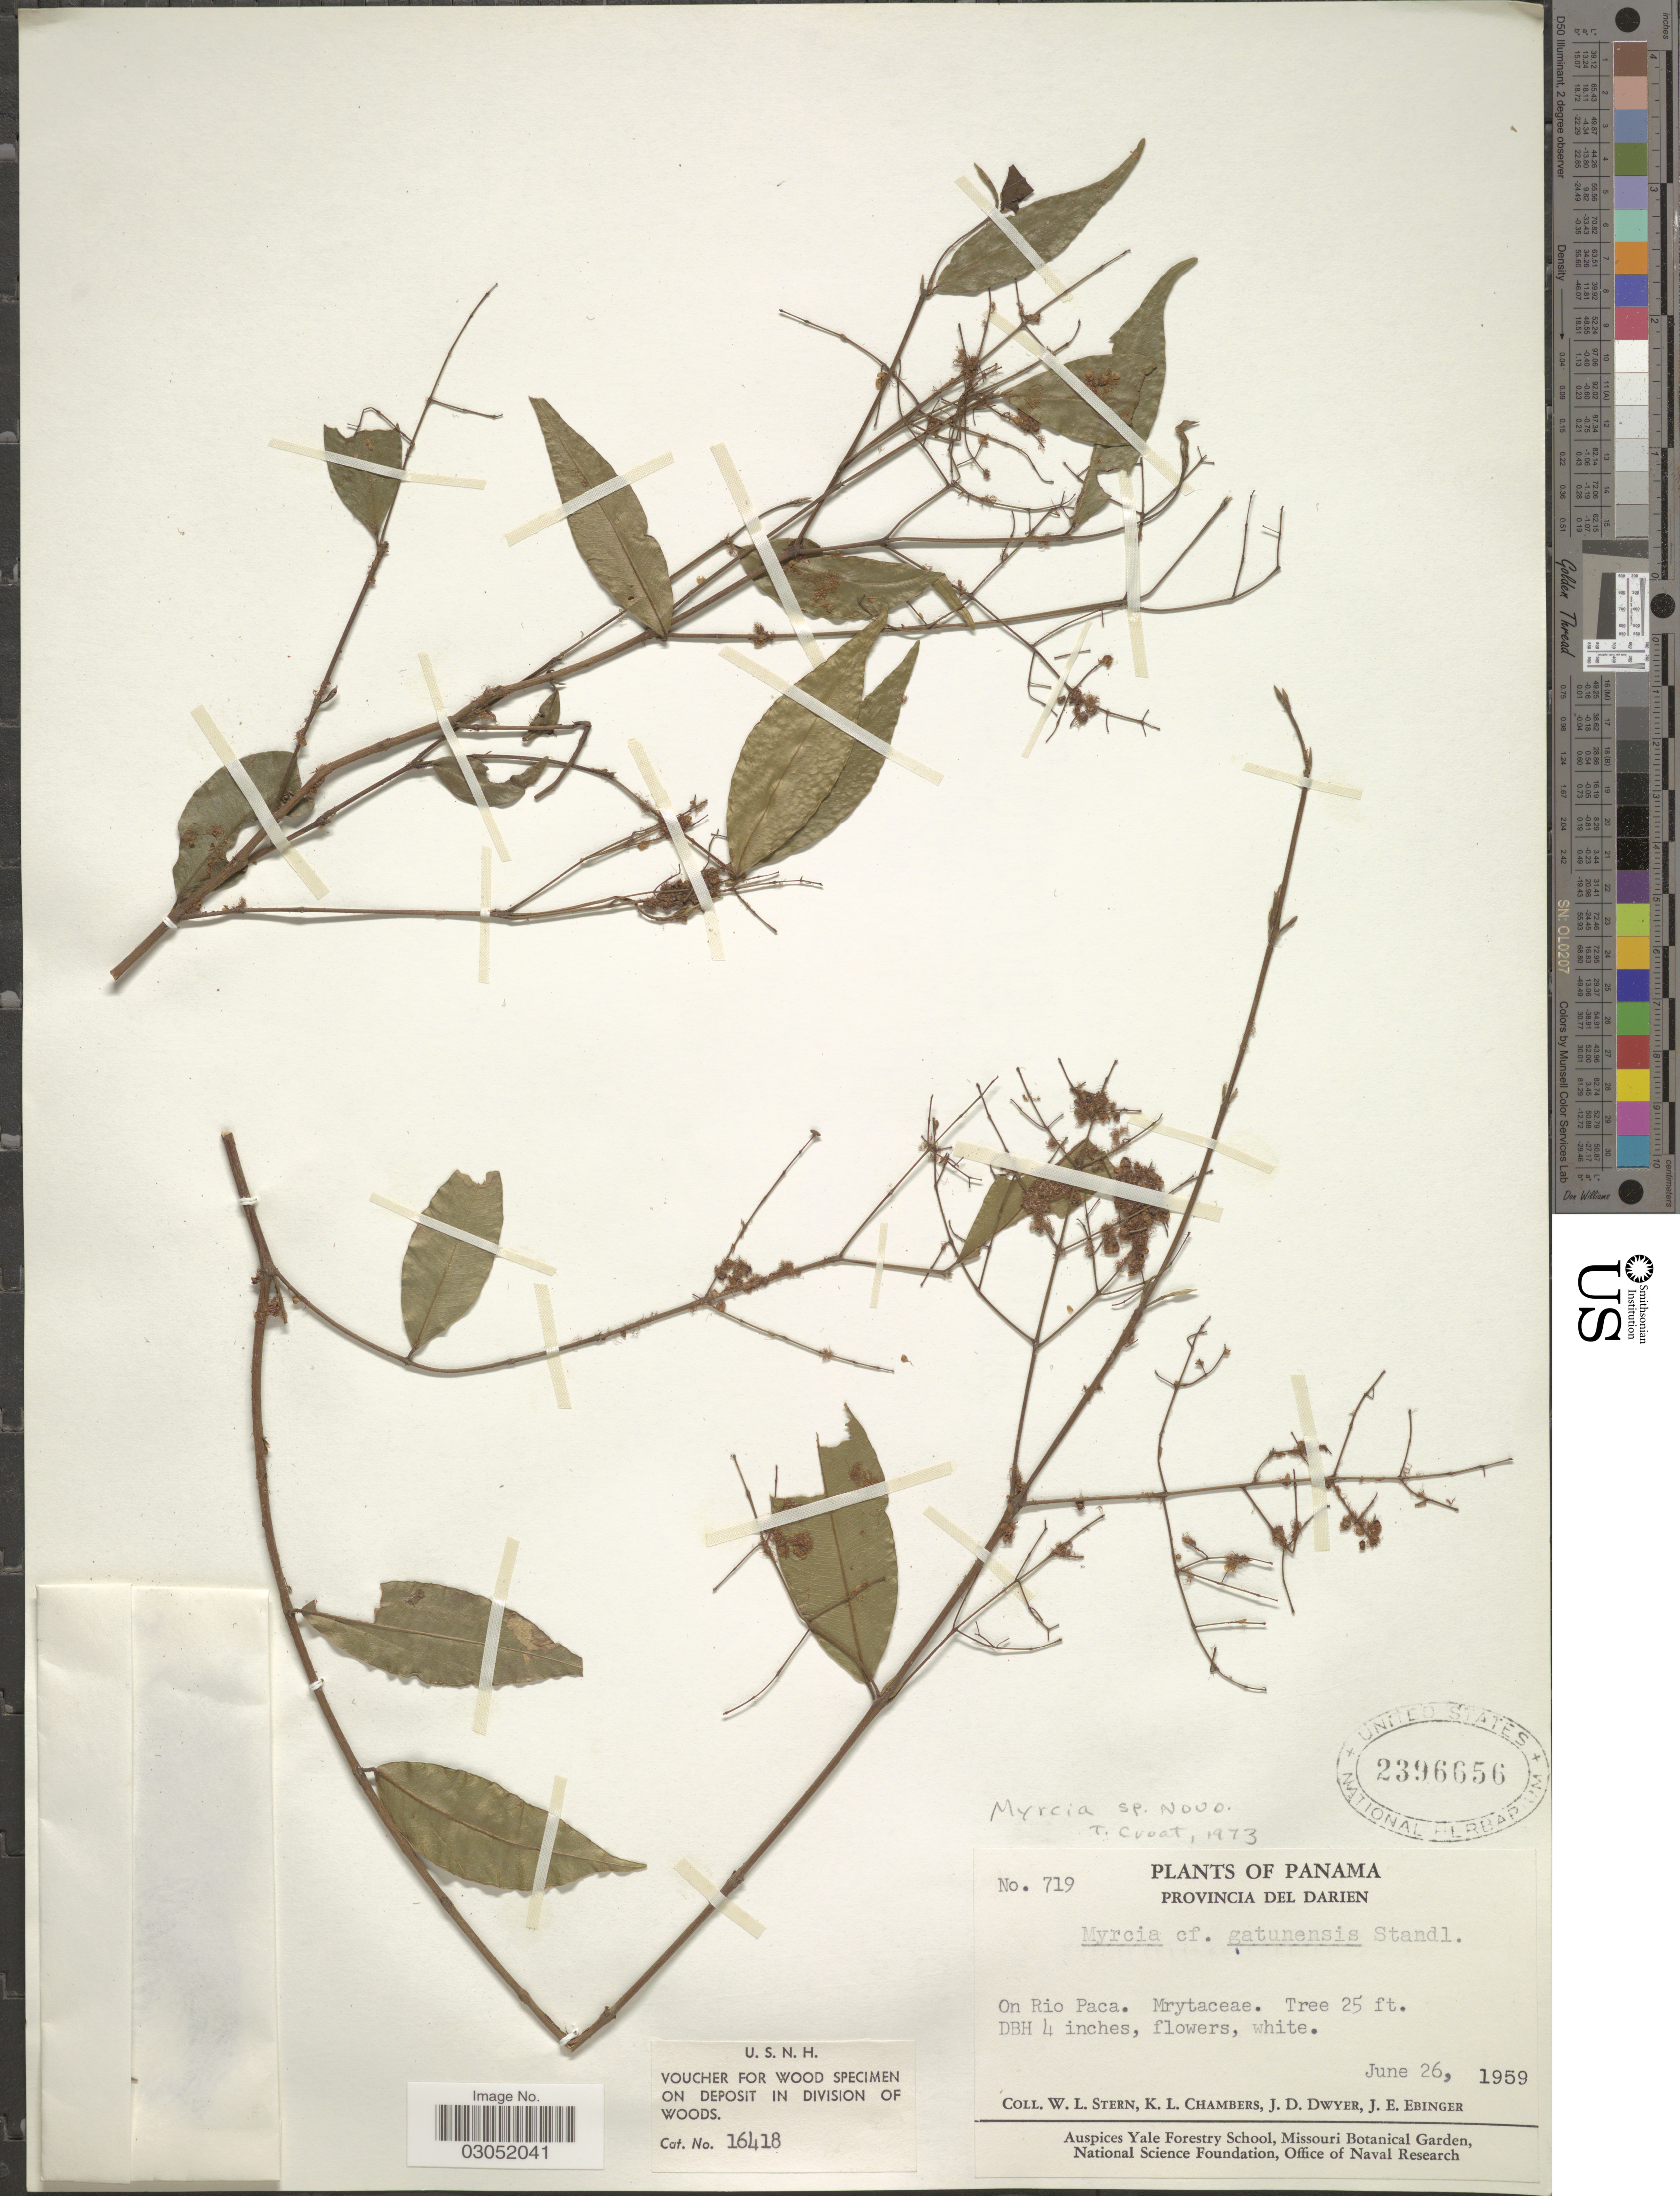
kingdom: Plantae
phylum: Tracheophyta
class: Magnoliopsida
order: Myrtales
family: Myrtaceae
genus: Myrcia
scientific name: Myrcia sp.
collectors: W. L. Stern, K. Chambers, J. D. Dwyer & J. Ebinger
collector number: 719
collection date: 1959-06-26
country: Panama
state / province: Darién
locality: On Rio Paca.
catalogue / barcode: US 2396656